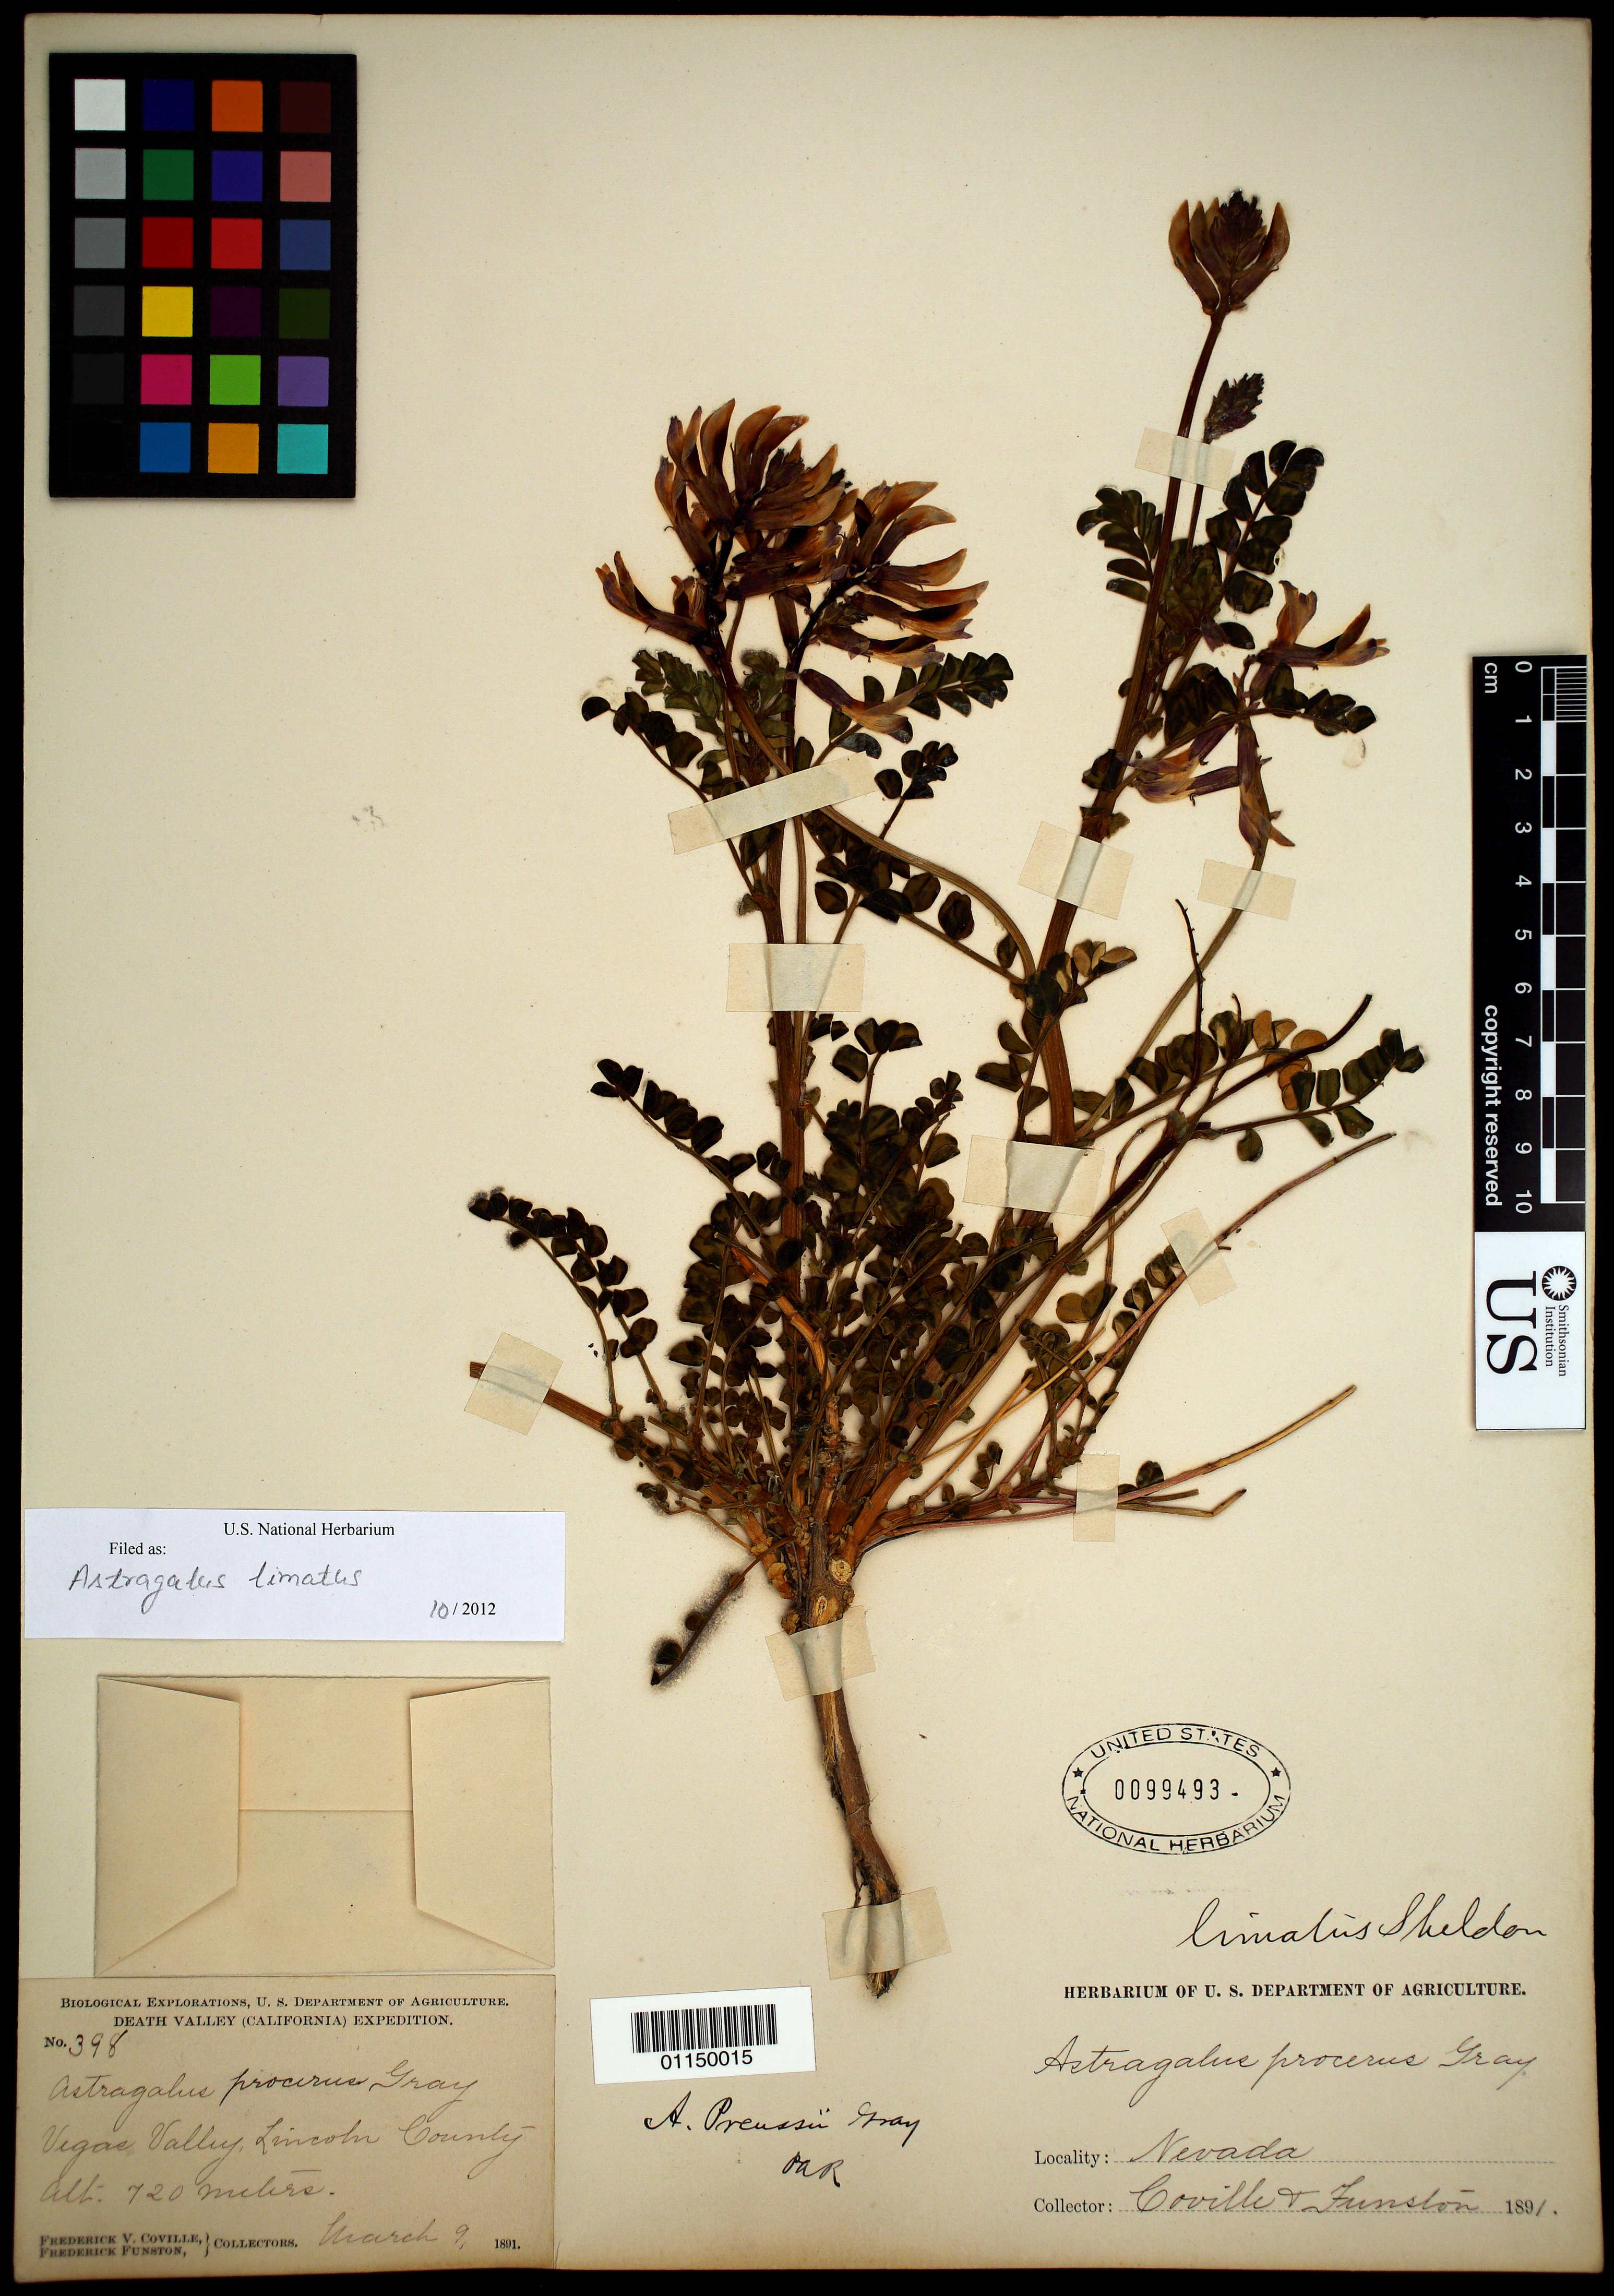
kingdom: Plantae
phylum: Tracheophyta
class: Magnoliopsida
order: Fabales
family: Fabaceae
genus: Astragalus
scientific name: Astragalus limatus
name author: E. Sheld.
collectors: F. V. Coville & F. Funston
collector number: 398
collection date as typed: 09 Mar 1891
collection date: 1891-03-09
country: United States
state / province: Nevada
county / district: Lincoln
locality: Vegas Valley.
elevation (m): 720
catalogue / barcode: US 99493